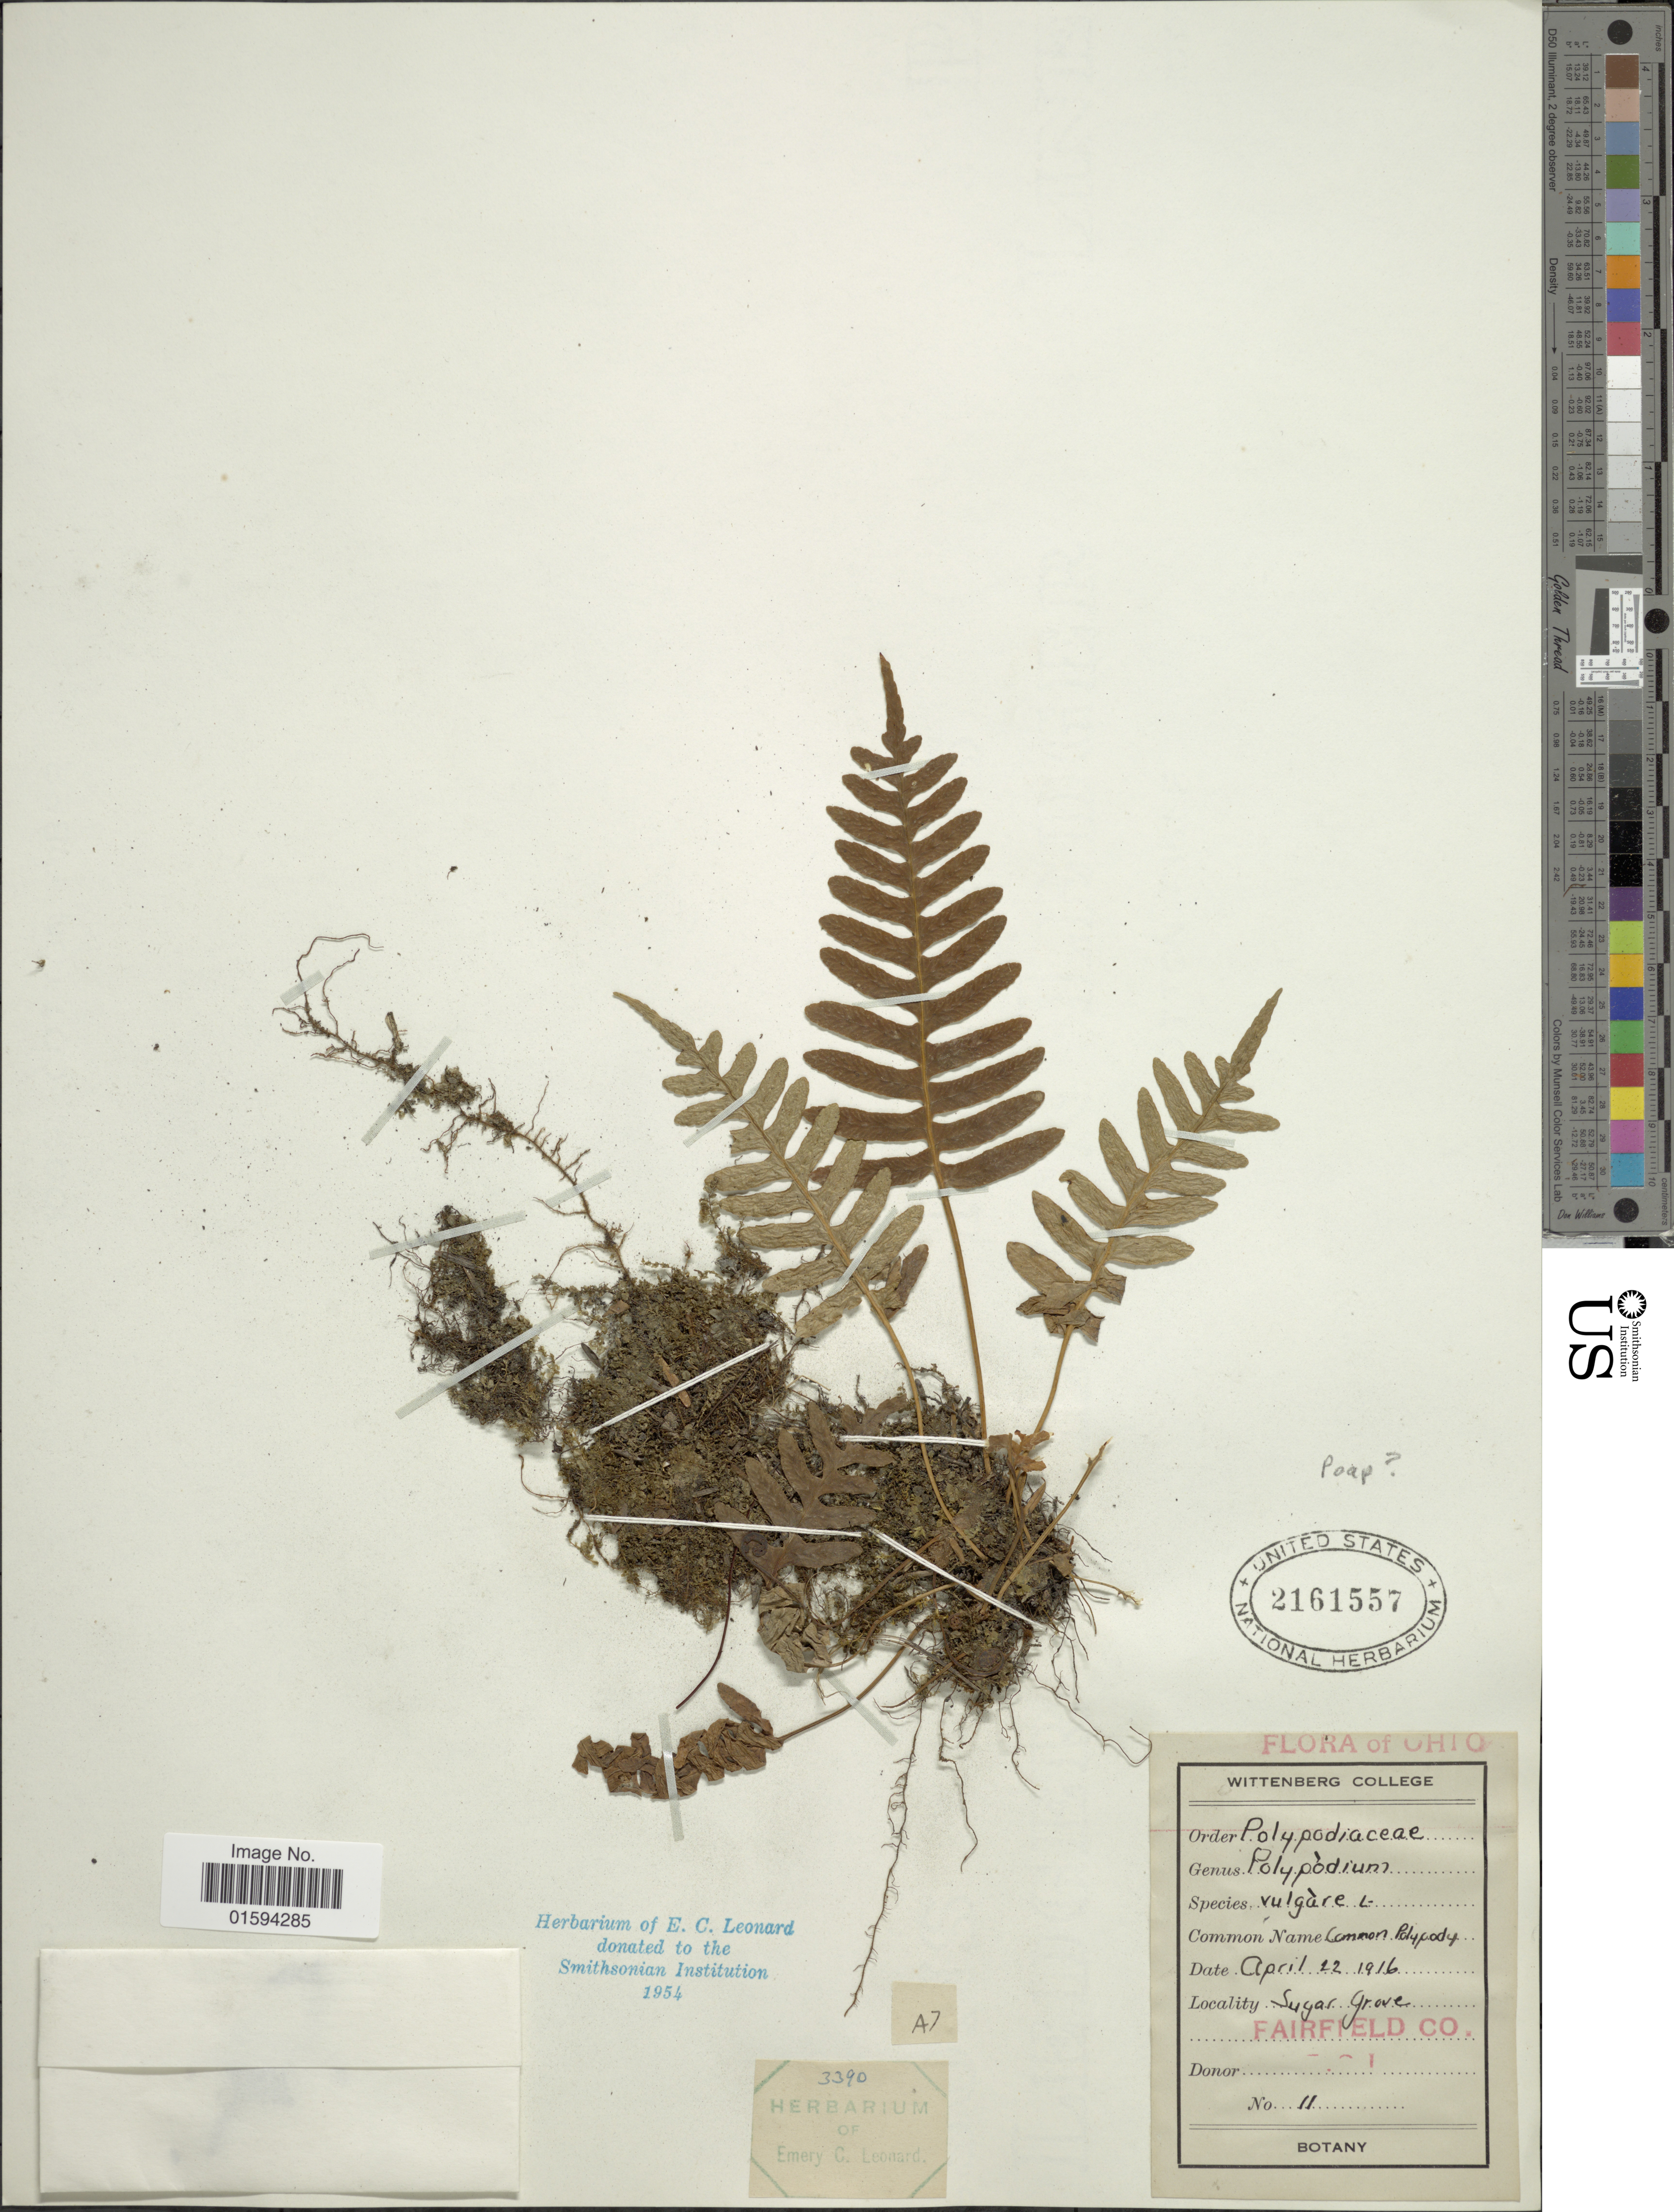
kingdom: Plantae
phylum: Tracheophyta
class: Polypodiopsida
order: Polypodiales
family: Polypodiaceae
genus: Polypodium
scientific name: Polypodium appalachianum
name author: Haufler & Windham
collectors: Wittenberg University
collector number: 11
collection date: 1916-04-12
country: United States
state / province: Ohio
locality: Sugar Grove, Fairfield Co.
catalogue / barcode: US 2161557